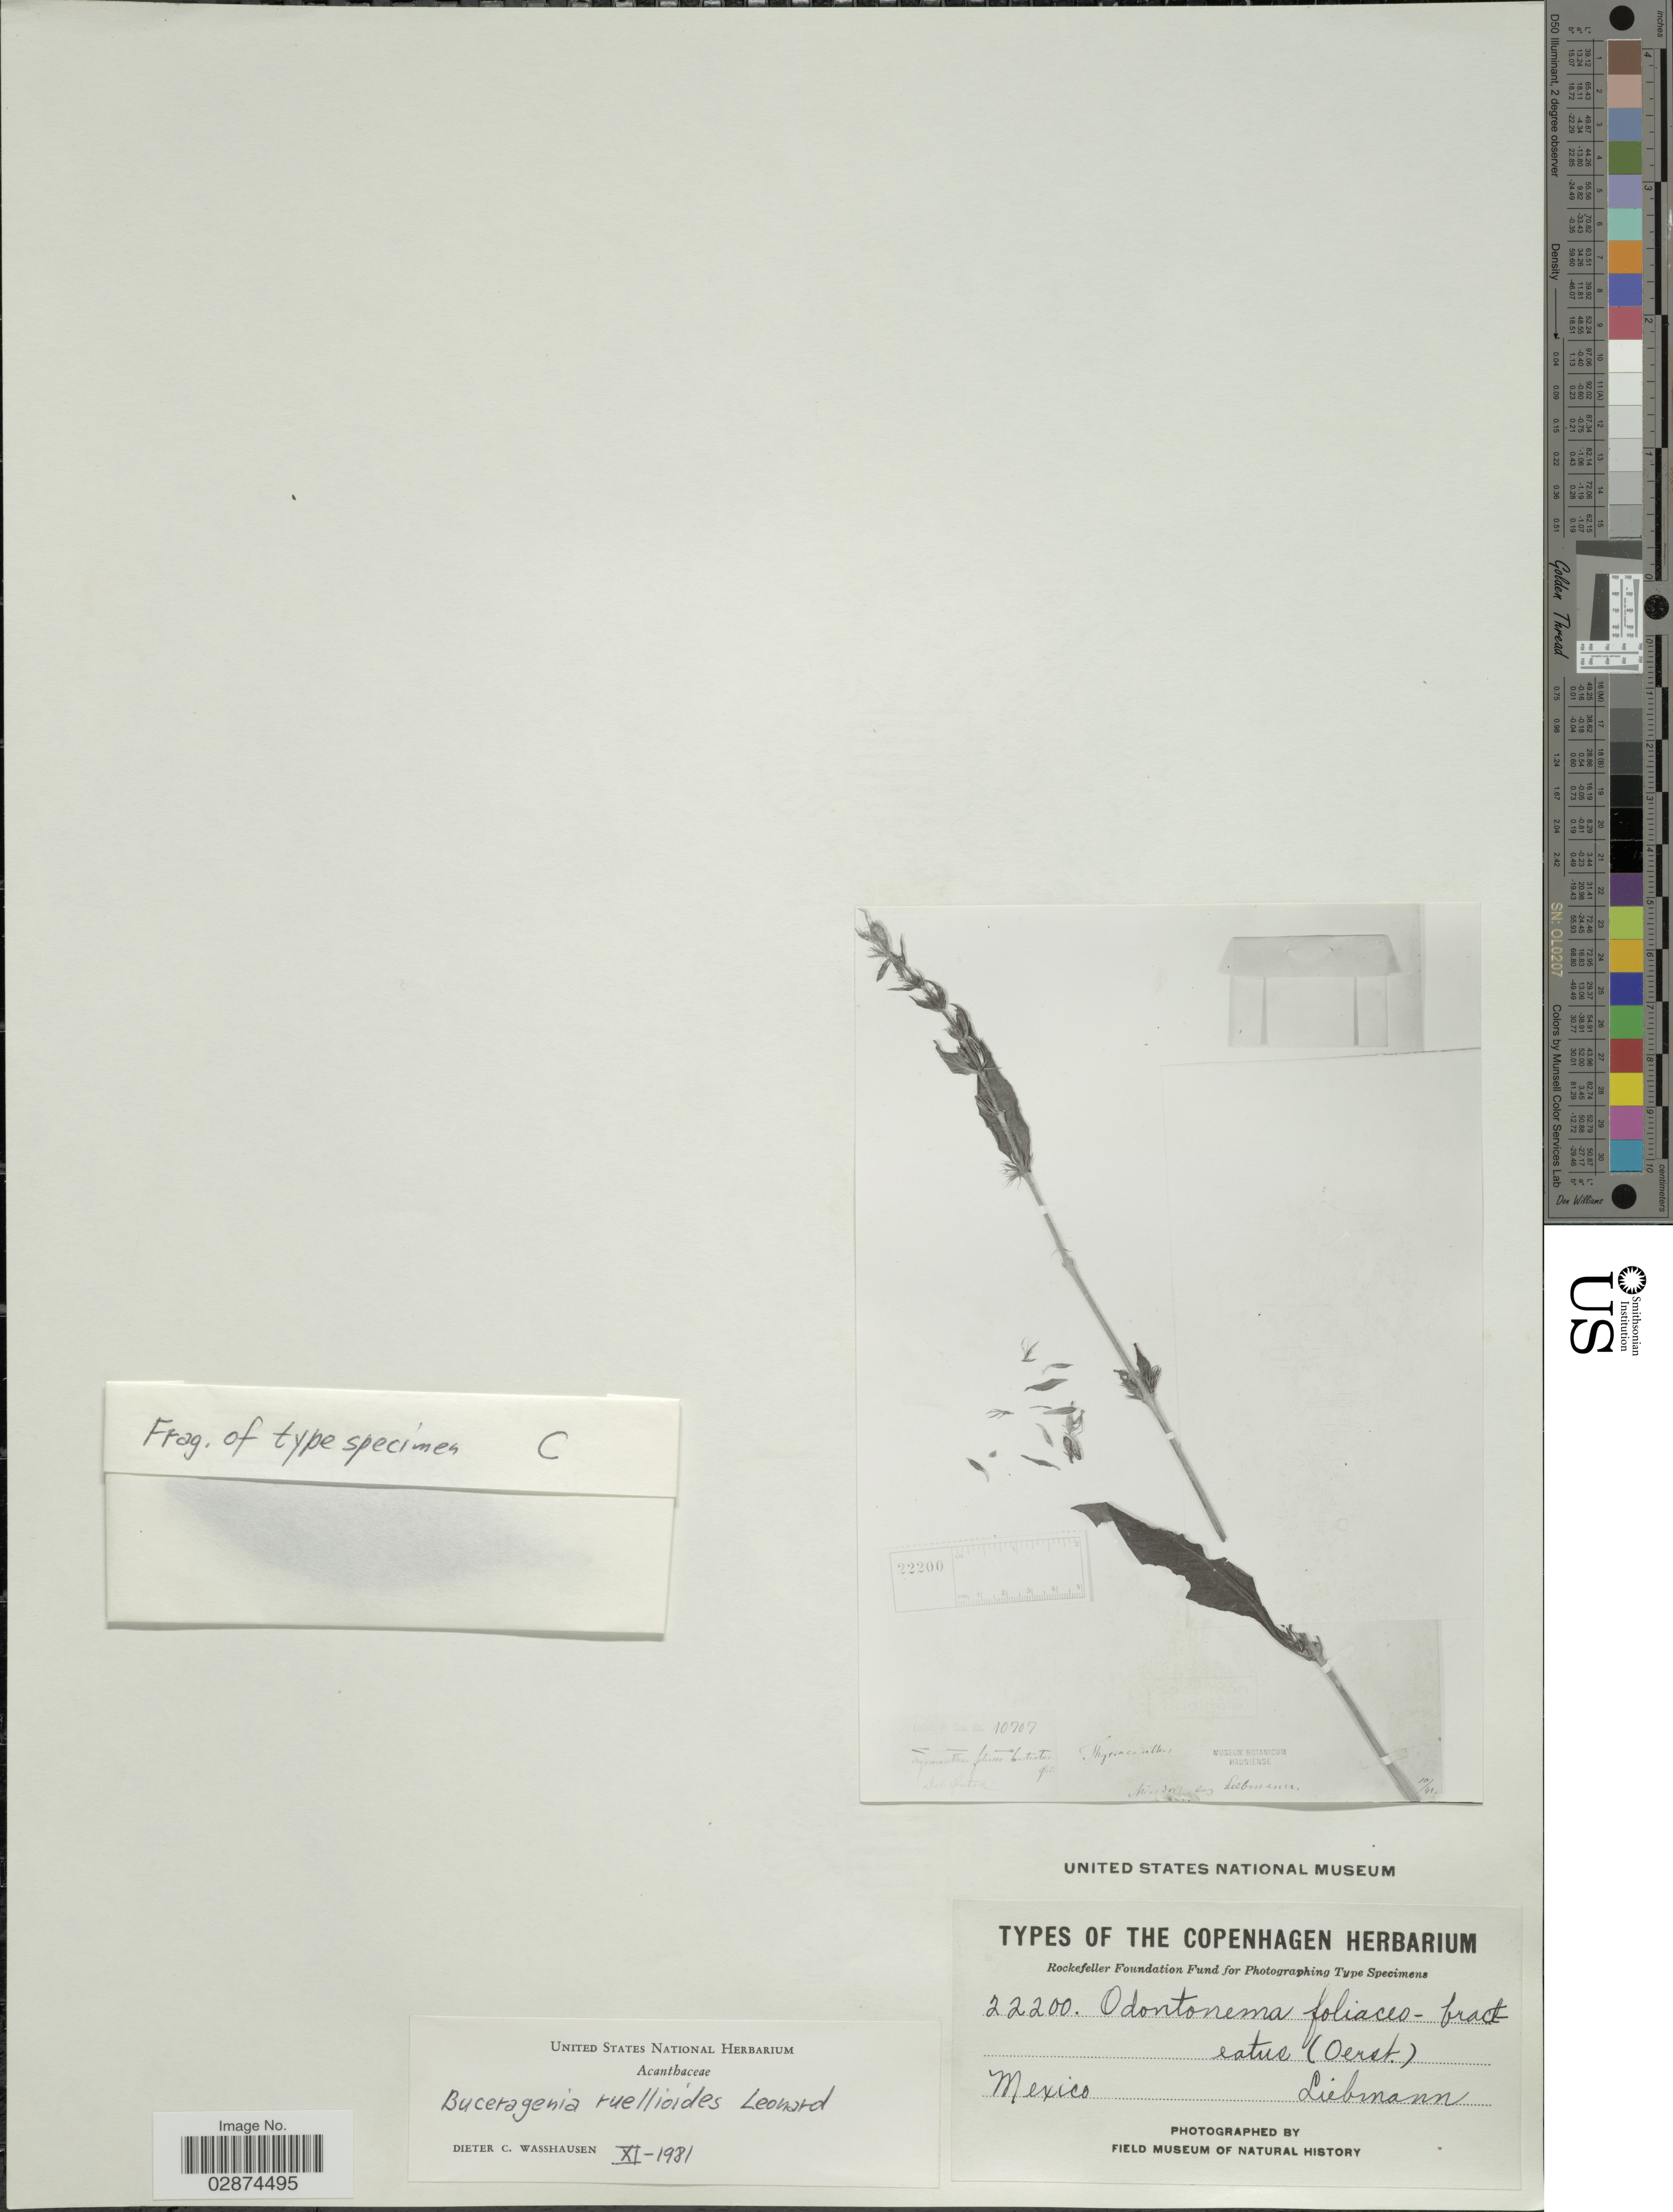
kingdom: Plantae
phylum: Tracheophyta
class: Magnoliopsida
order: Lamiales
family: Acanthaceae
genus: Buceragenia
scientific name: Buceragenia ruellioides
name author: Leonard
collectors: Liebmann, --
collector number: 22200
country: Mexico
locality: Mirador